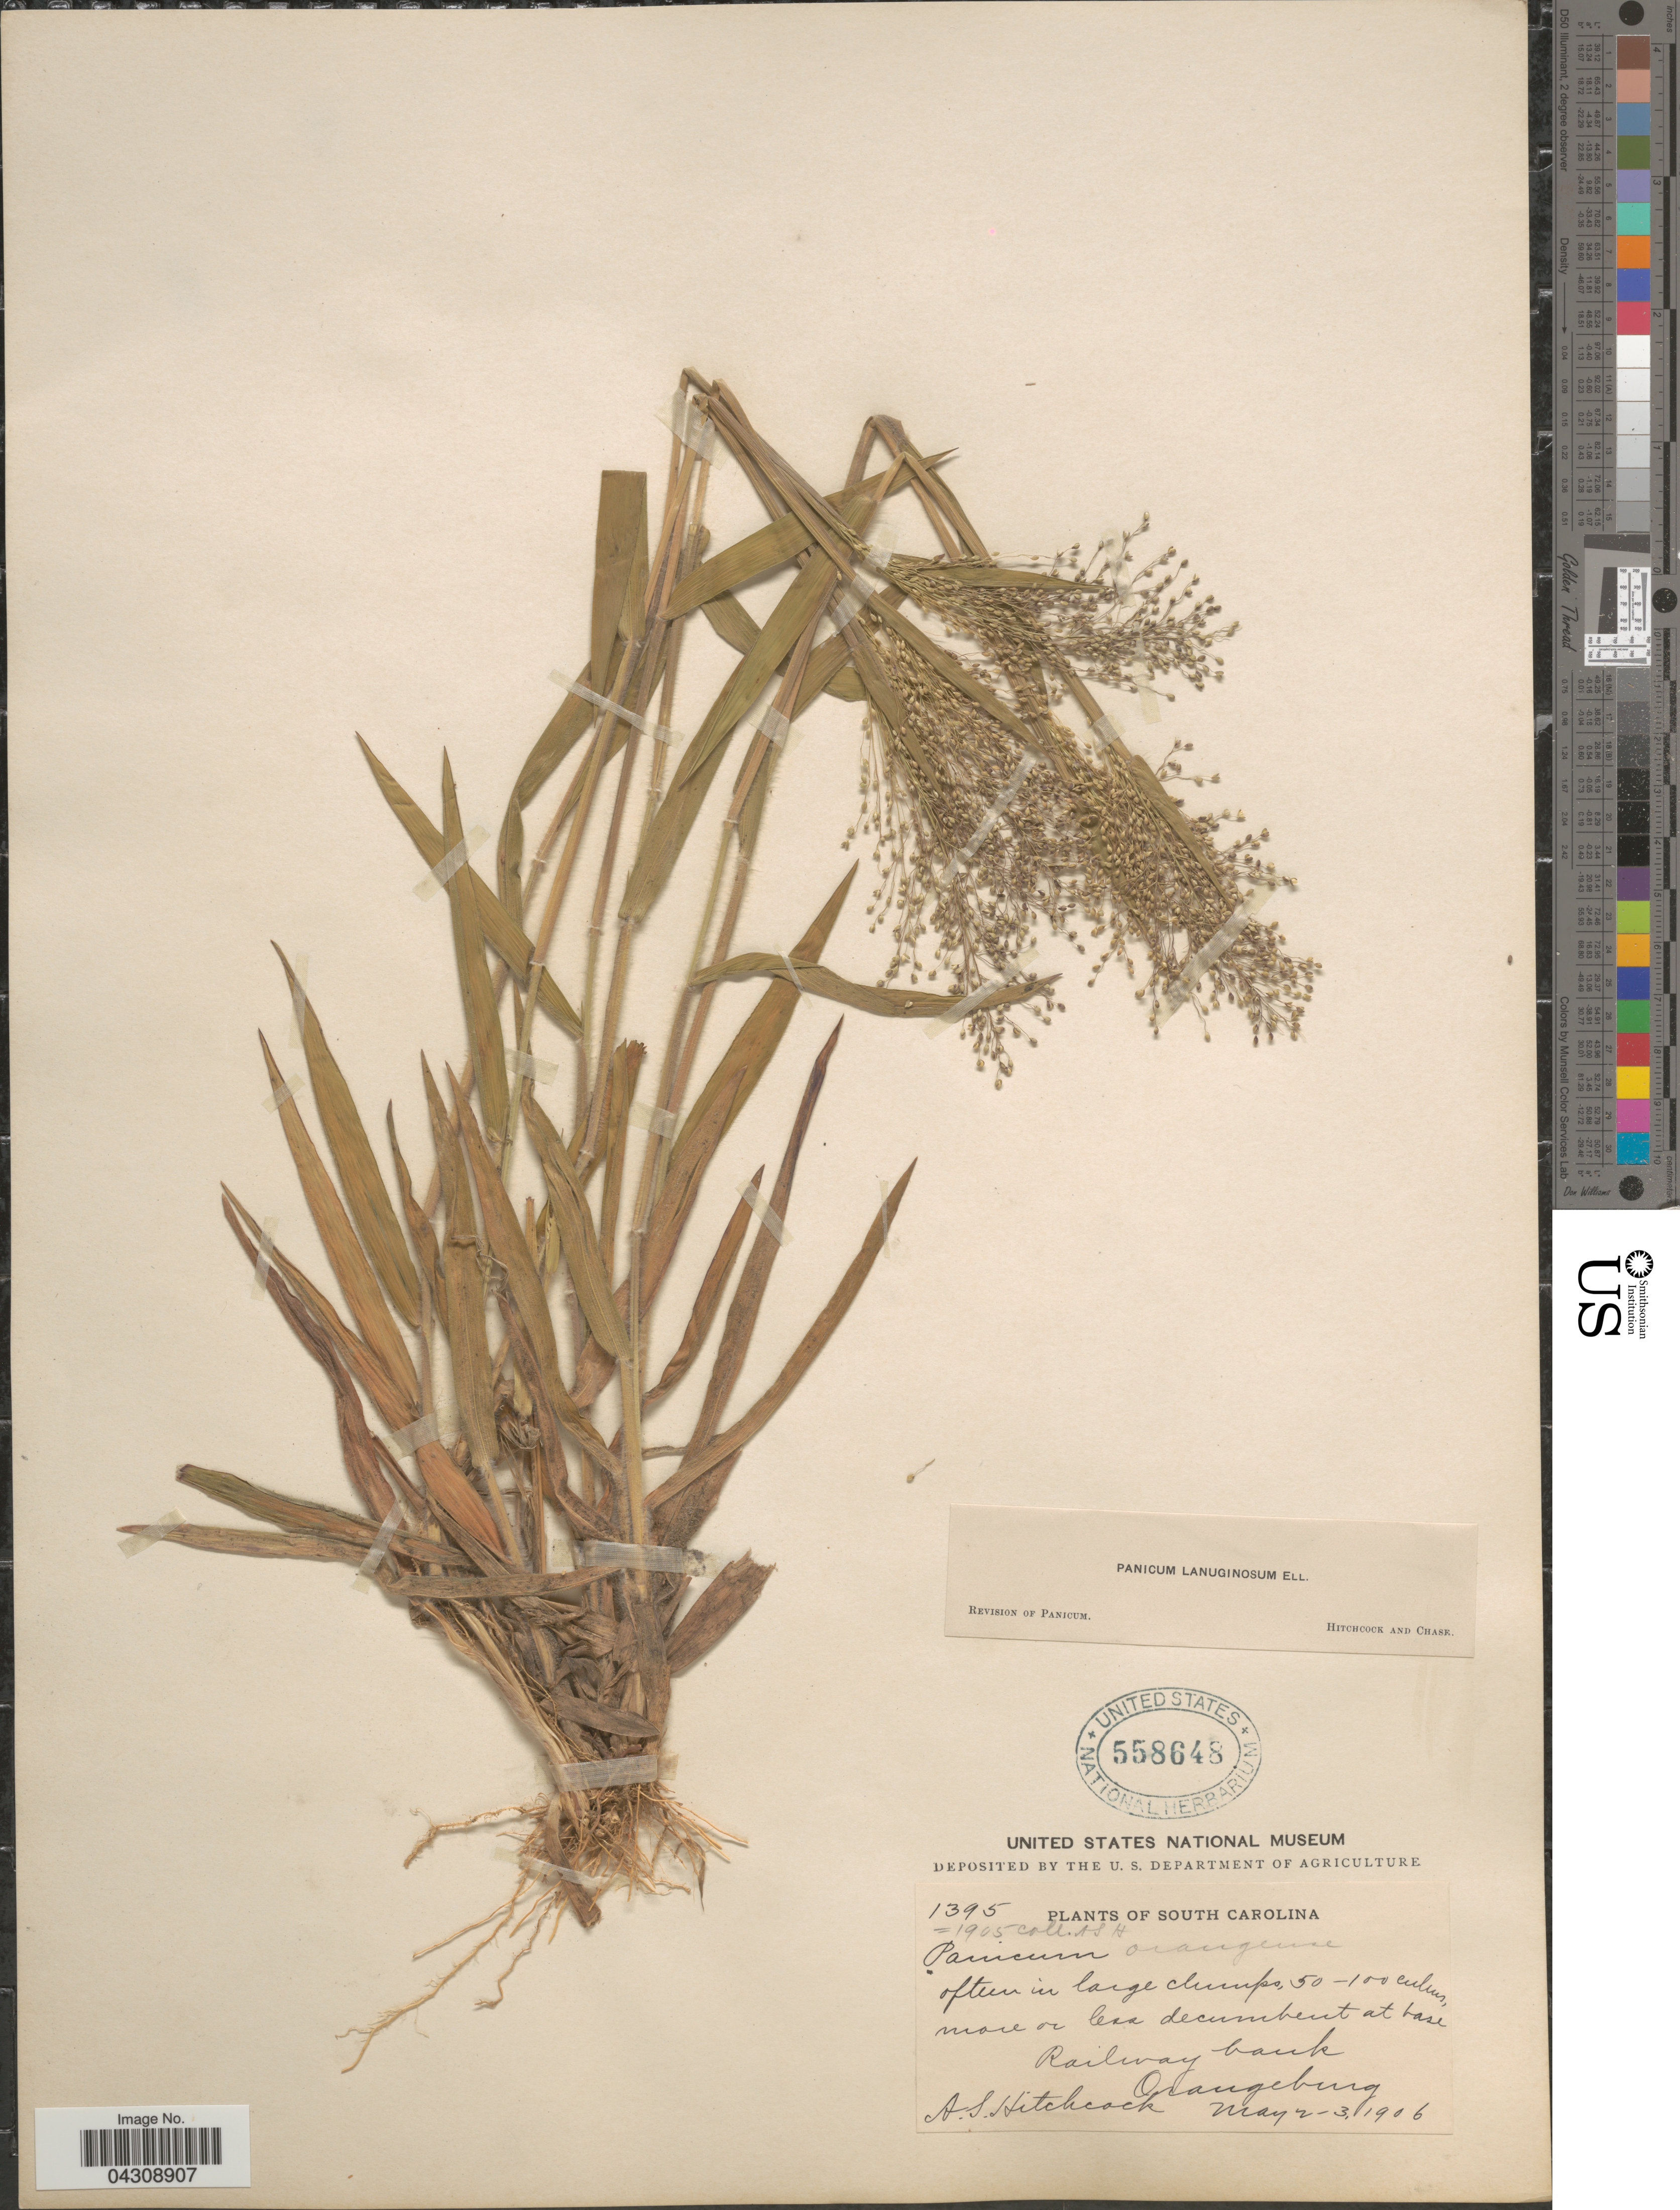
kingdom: Plantae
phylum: Tracheophyta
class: Liliopsida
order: Poales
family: Poaceae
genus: Dichanthelium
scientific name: Dichanthelium acuminatum var. acuminatum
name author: (Sw.) Gould & C.A. Clark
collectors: A. S. Hitchcock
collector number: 1395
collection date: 1906-05-02/1906-05-03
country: United States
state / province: South Carolina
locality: At base Railway bank, Orangeburg.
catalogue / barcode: US 558648